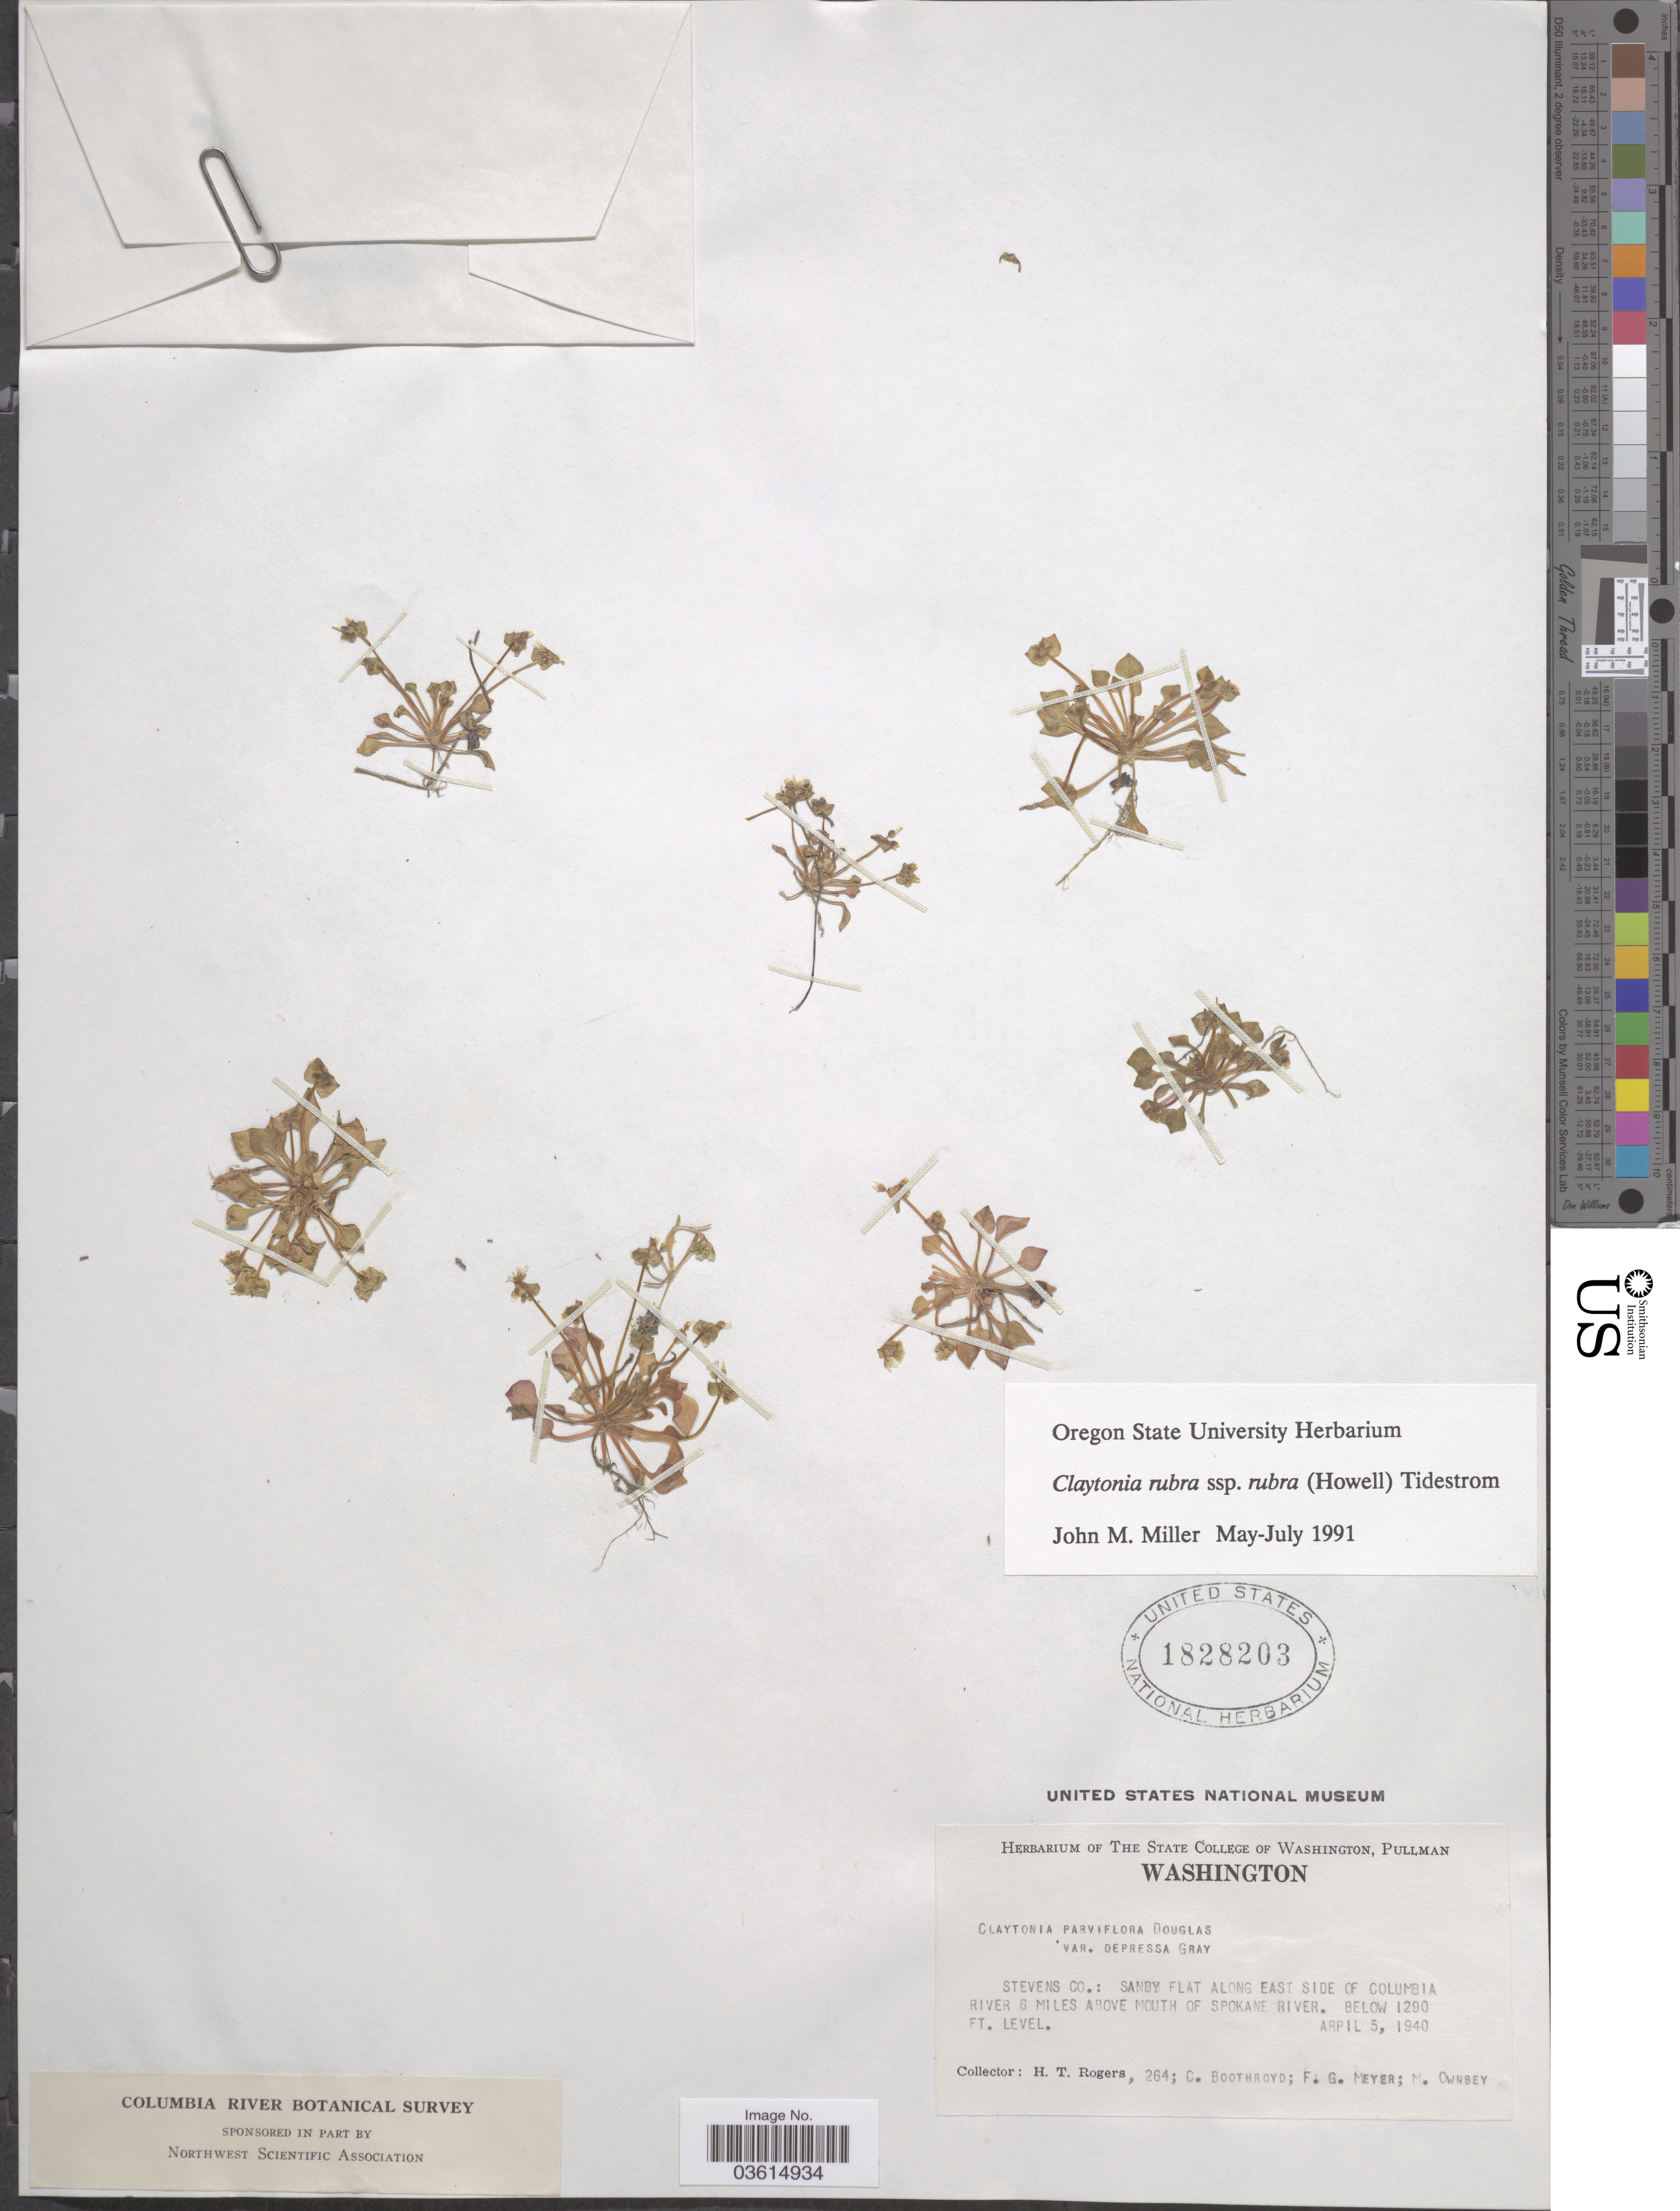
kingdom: Plantae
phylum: Tracheophyta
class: Magnoliopsida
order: Caryophyllales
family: Montiaceae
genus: Claytonia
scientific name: Claytonia rubra subsp. rubra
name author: (Howell) Tidestr.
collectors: H. Rogers, C. Boothroyd, F. G. Meyer & M. Ownbey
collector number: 264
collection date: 1940-04-05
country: United States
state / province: Washington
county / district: Spokane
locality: Stevens Co.: sandy flat along east side of Columbia River 6 miles above mouth of Spokane River.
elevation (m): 393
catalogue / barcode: US 1828203